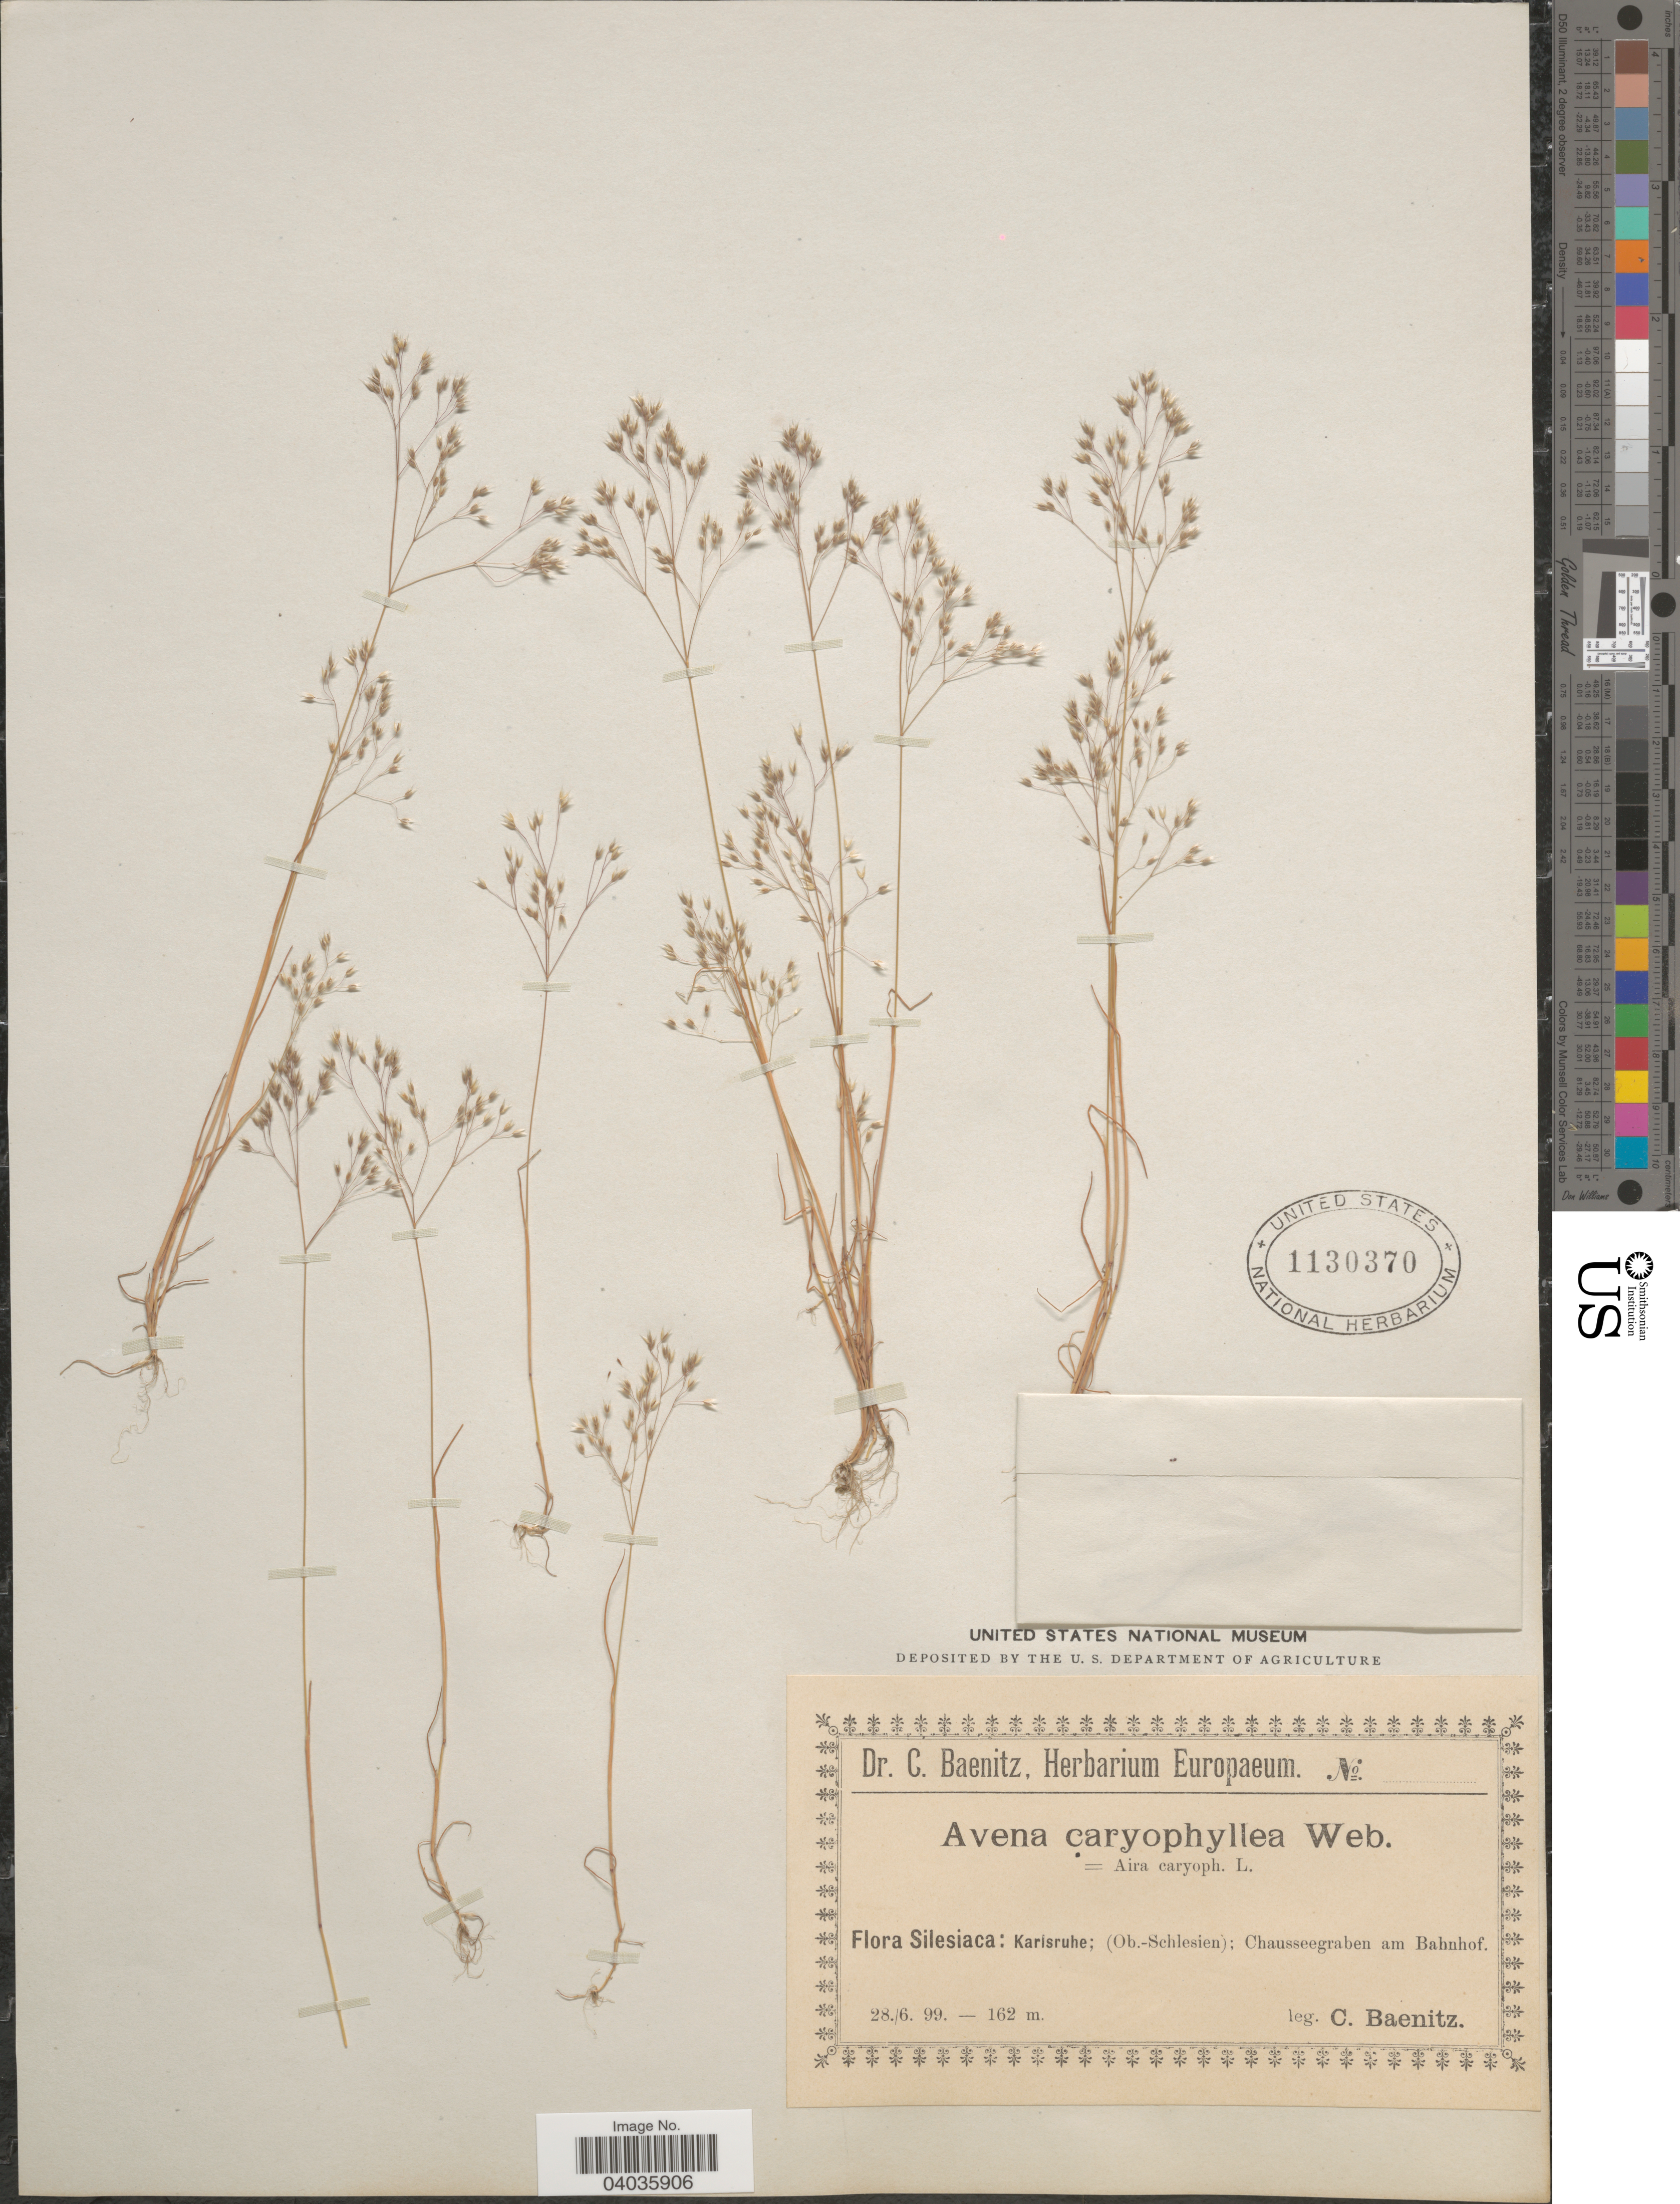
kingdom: Plantae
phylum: Tracheophyta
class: Liliopsida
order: Poales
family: Poaceae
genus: Aira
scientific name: Aira caryophyllea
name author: L.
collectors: C. G. Baenitz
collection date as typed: Transcribed d/m/y: 28/6/99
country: Germany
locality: Silesiaca: Karlsruhe; (Ob.-Schlesien); Chausseegraben am Bahnhof.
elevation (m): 162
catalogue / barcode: US 1130370